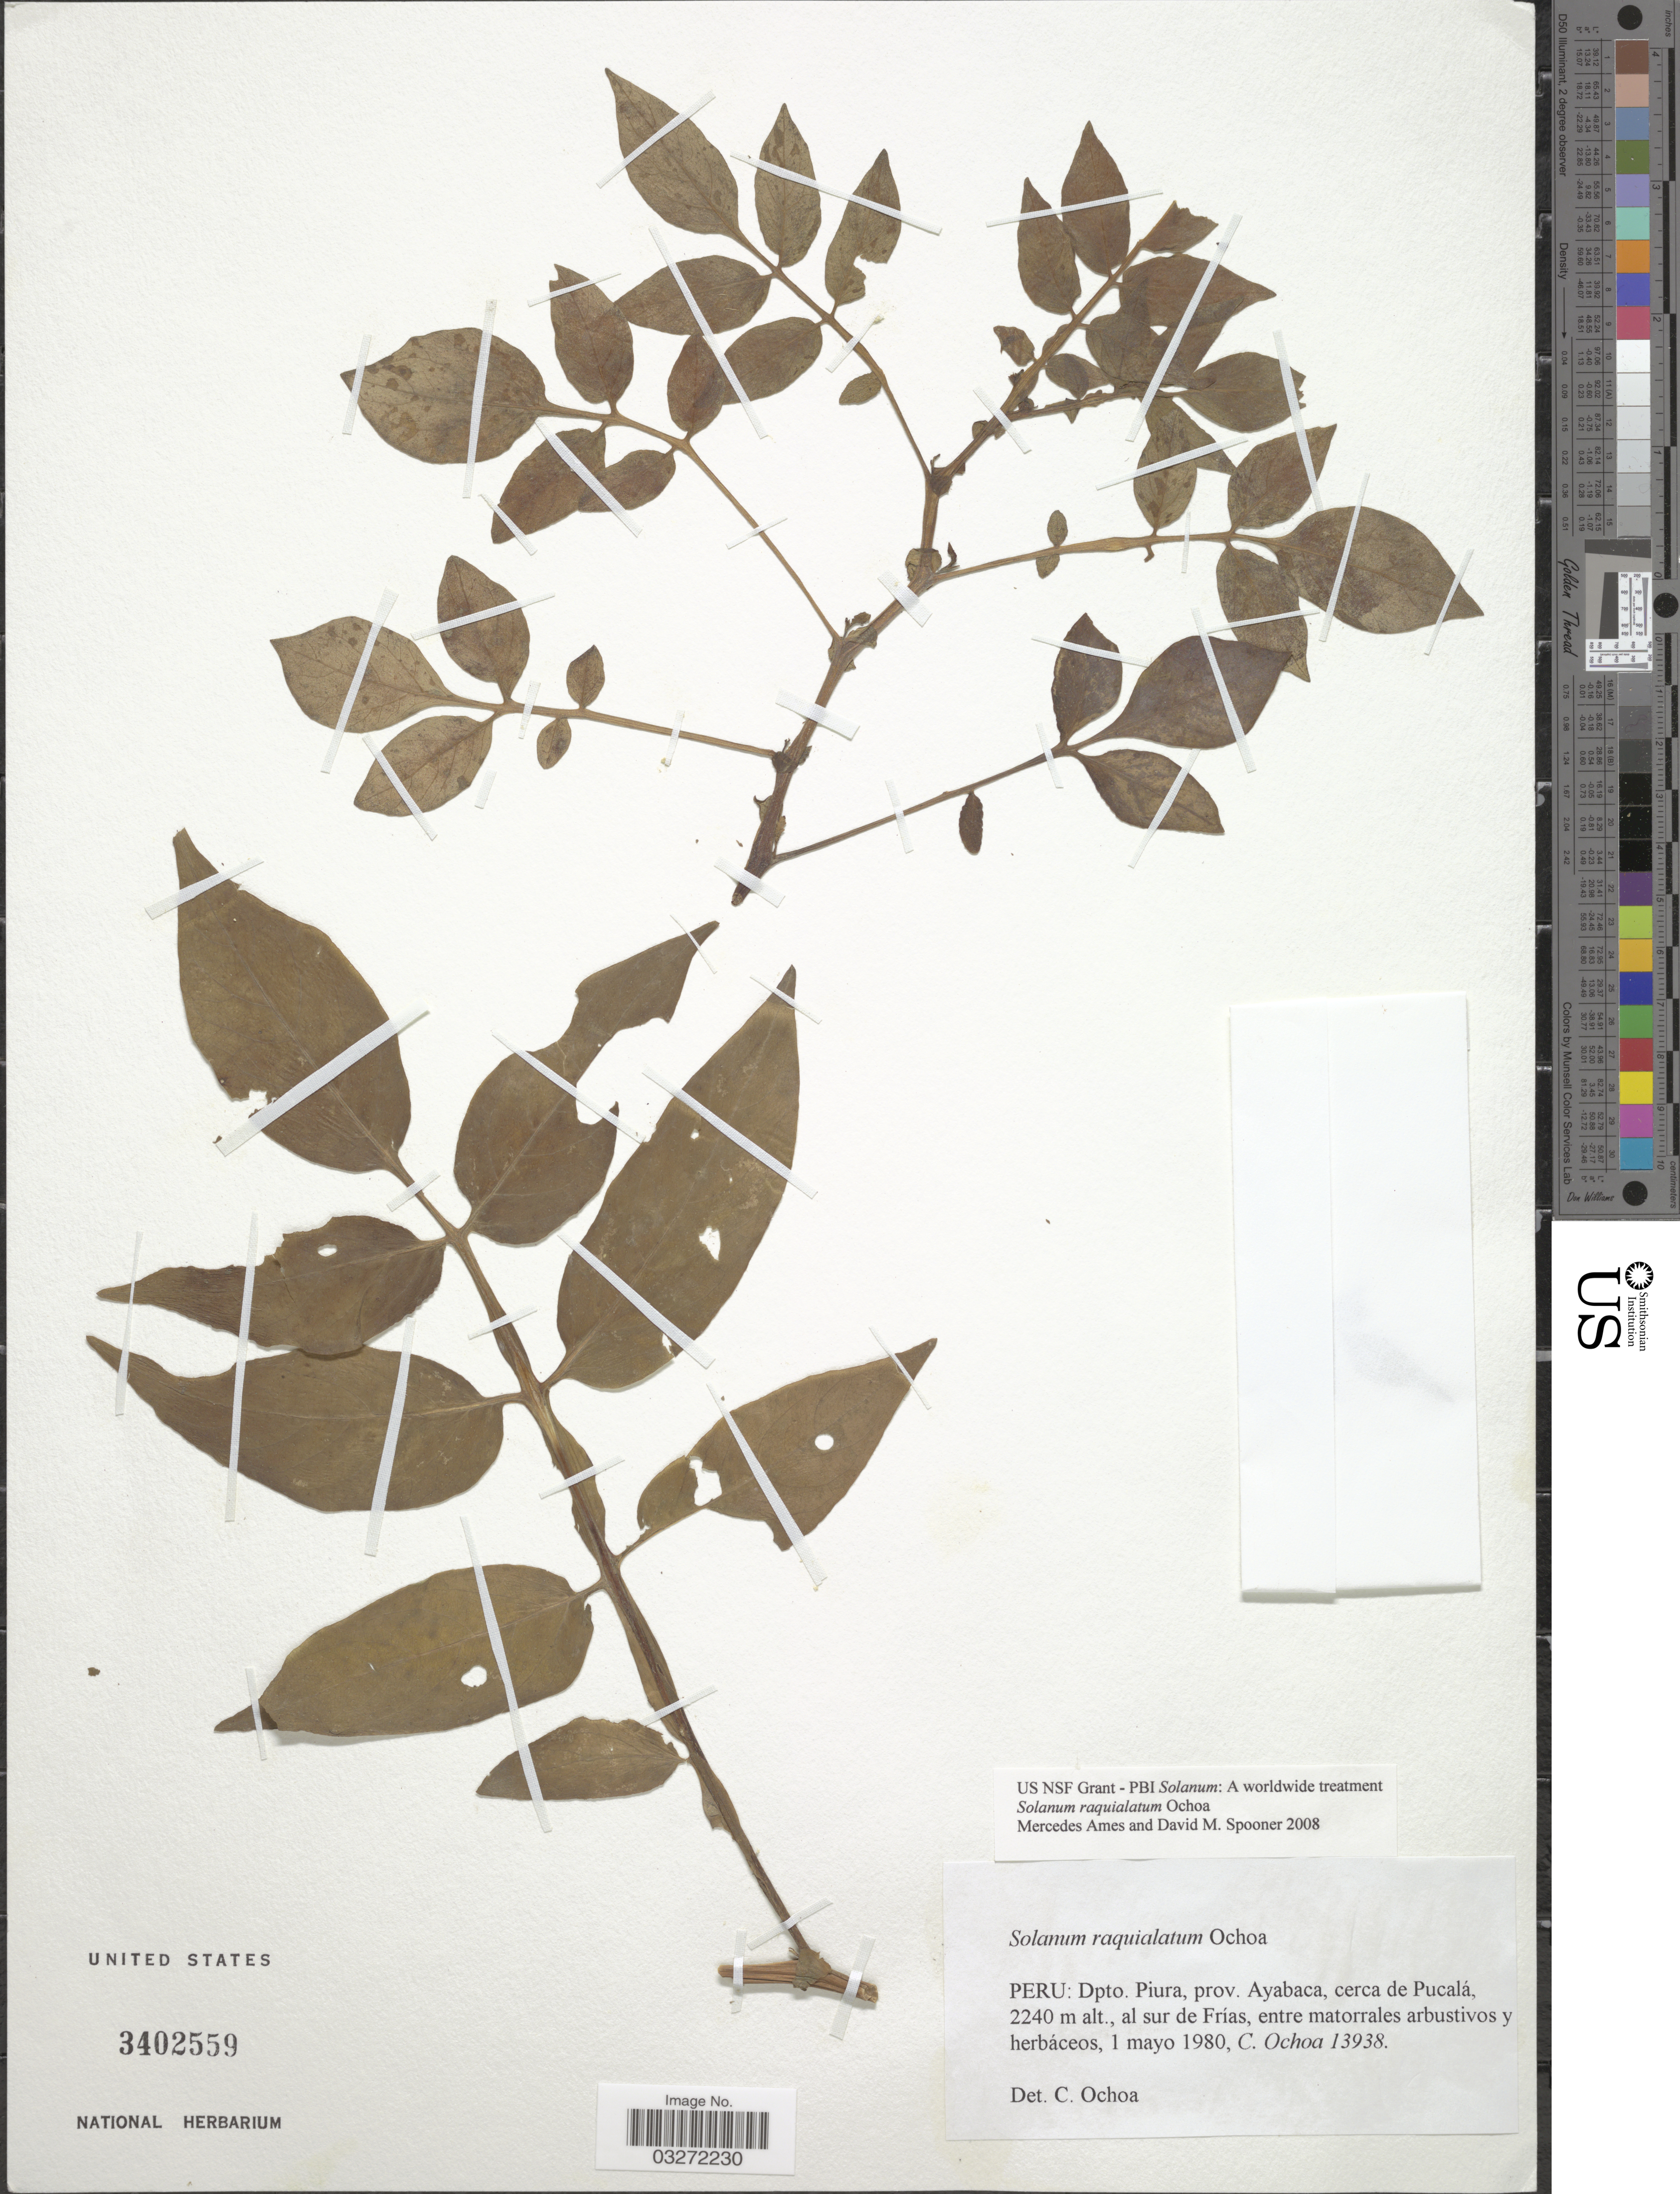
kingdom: Plantae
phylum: Tracheophyta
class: Magnoliopsida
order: Solanales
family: Solanaceae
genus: Solanum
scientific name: Solanum raquialatum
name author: Ochoa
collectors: C. Ochoa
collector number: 13938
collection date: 1980-05-01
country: Peru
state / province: Piura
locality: Dpto. Piura, prov. Ayabaca, cerca de Pucalá, al sur de Frías.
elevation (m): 2240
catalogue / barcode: US 3402559